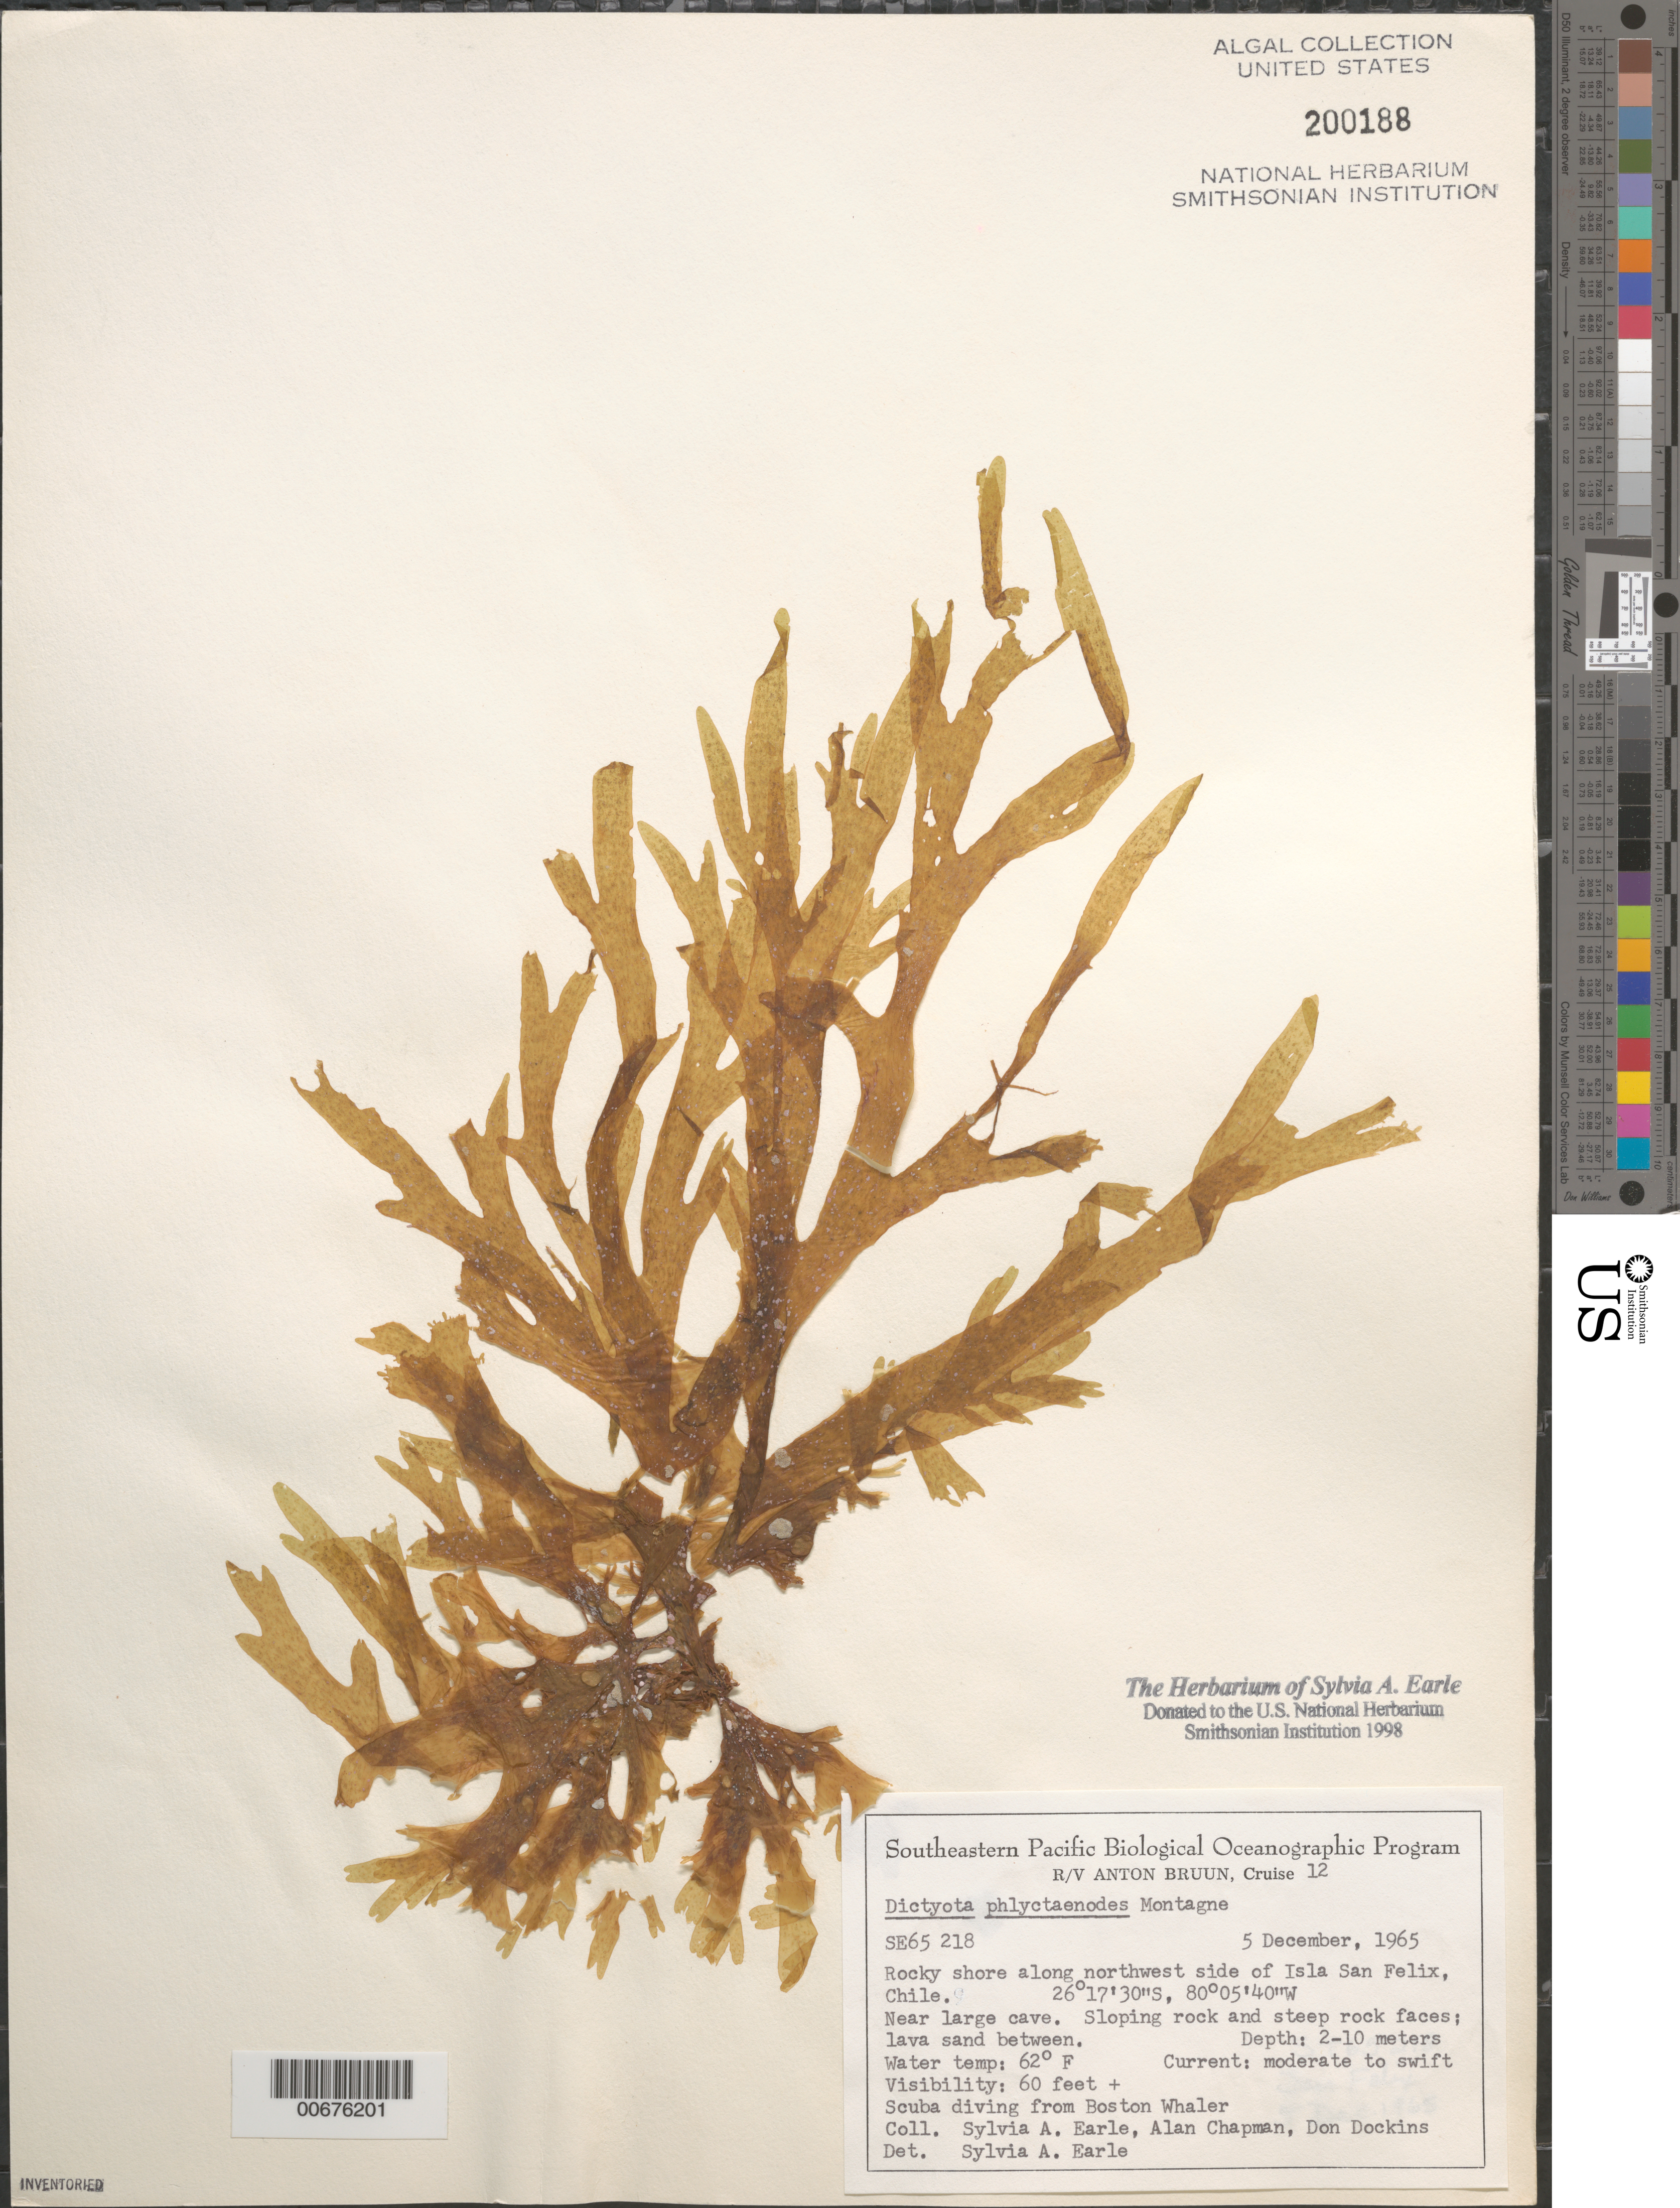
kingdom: Chromista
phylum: Ochrophyta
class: Phaeophyceae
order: Dictyotales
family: Dictyotaceae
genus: Dictyota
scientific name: Dictyota phlyctaenodes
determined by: Earle, S. A.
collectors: S. A. Earle, A. Chapman & D. Dockins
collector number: SE 65218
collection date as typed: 05 Dec 1965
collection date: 1965-12-05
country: Chile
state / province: Atacama (III)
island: Isla San Felix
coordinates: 26 17' 30" S, 80 05' 40" W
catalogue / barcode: US 200188